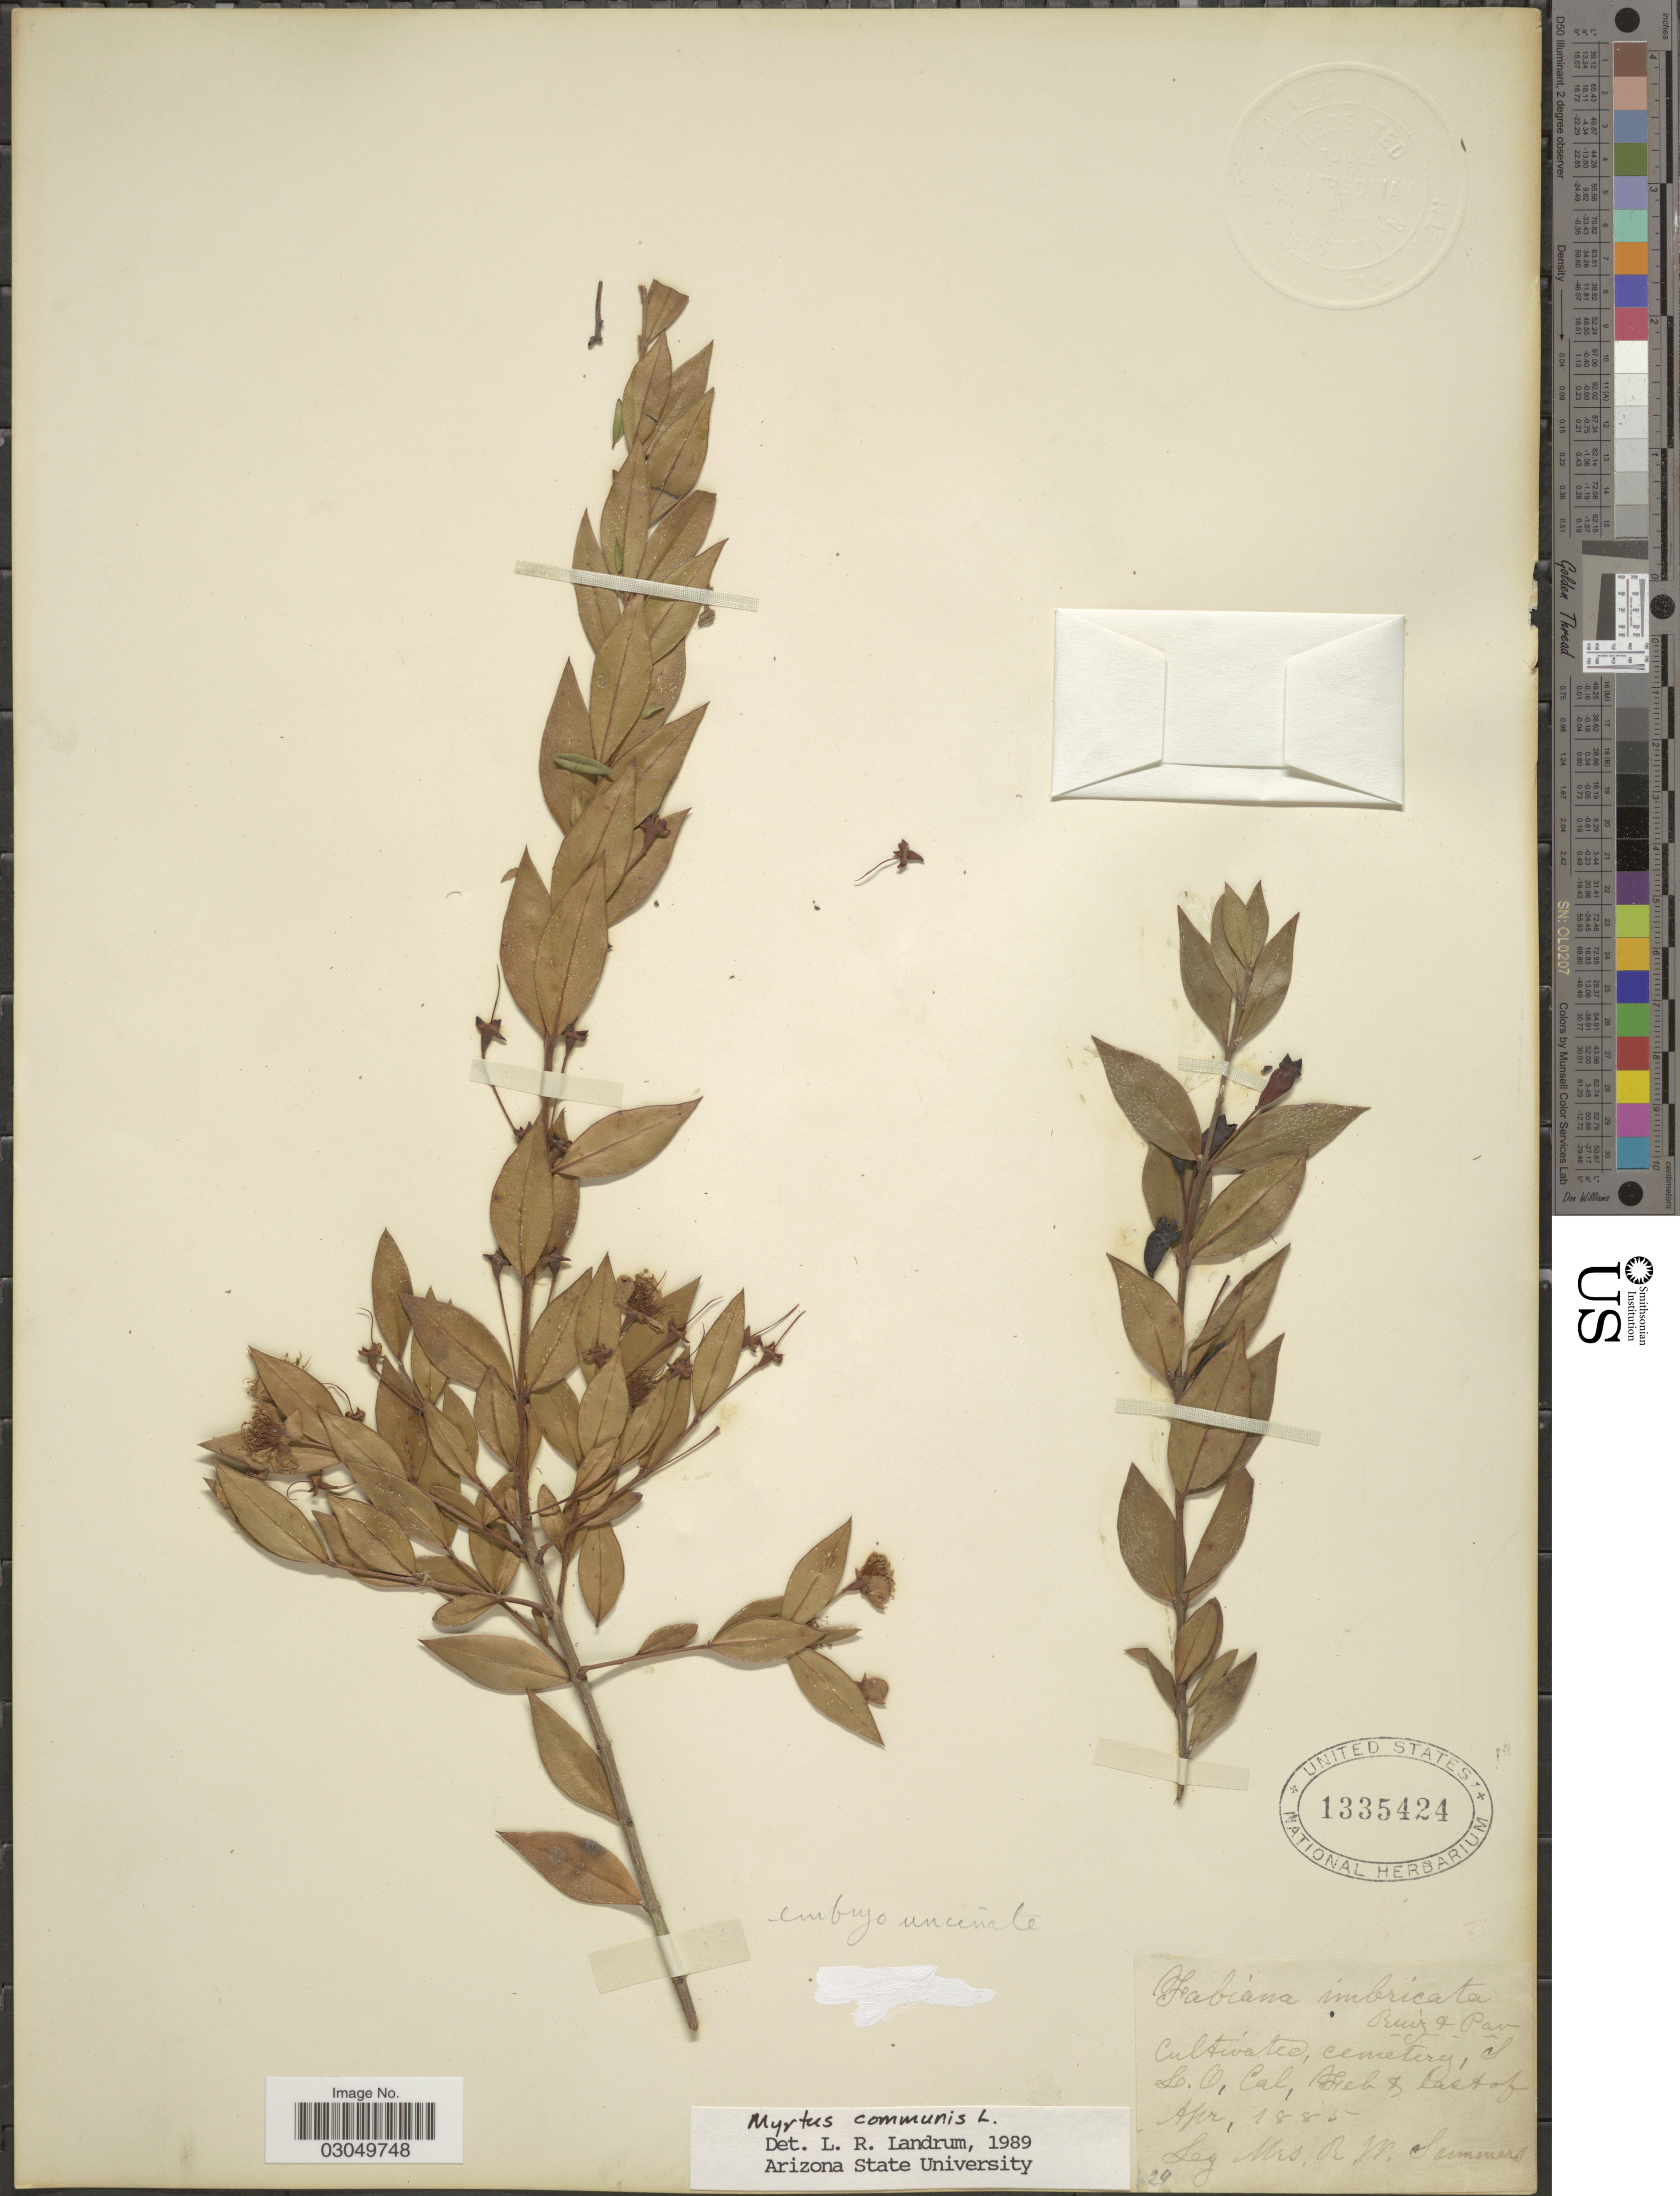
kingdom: Plantae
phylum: Tracheophyta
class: Magnoliopsida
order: Myrtales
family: Myrtaceae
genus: Myrtus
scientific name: Myrtus communis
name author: L.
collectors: R. Summers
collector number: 29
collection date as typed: Feb & last of Apr, 1885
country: United States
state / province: California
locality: Cemetery, S.L.O., Cal.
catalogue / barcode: US 1335424